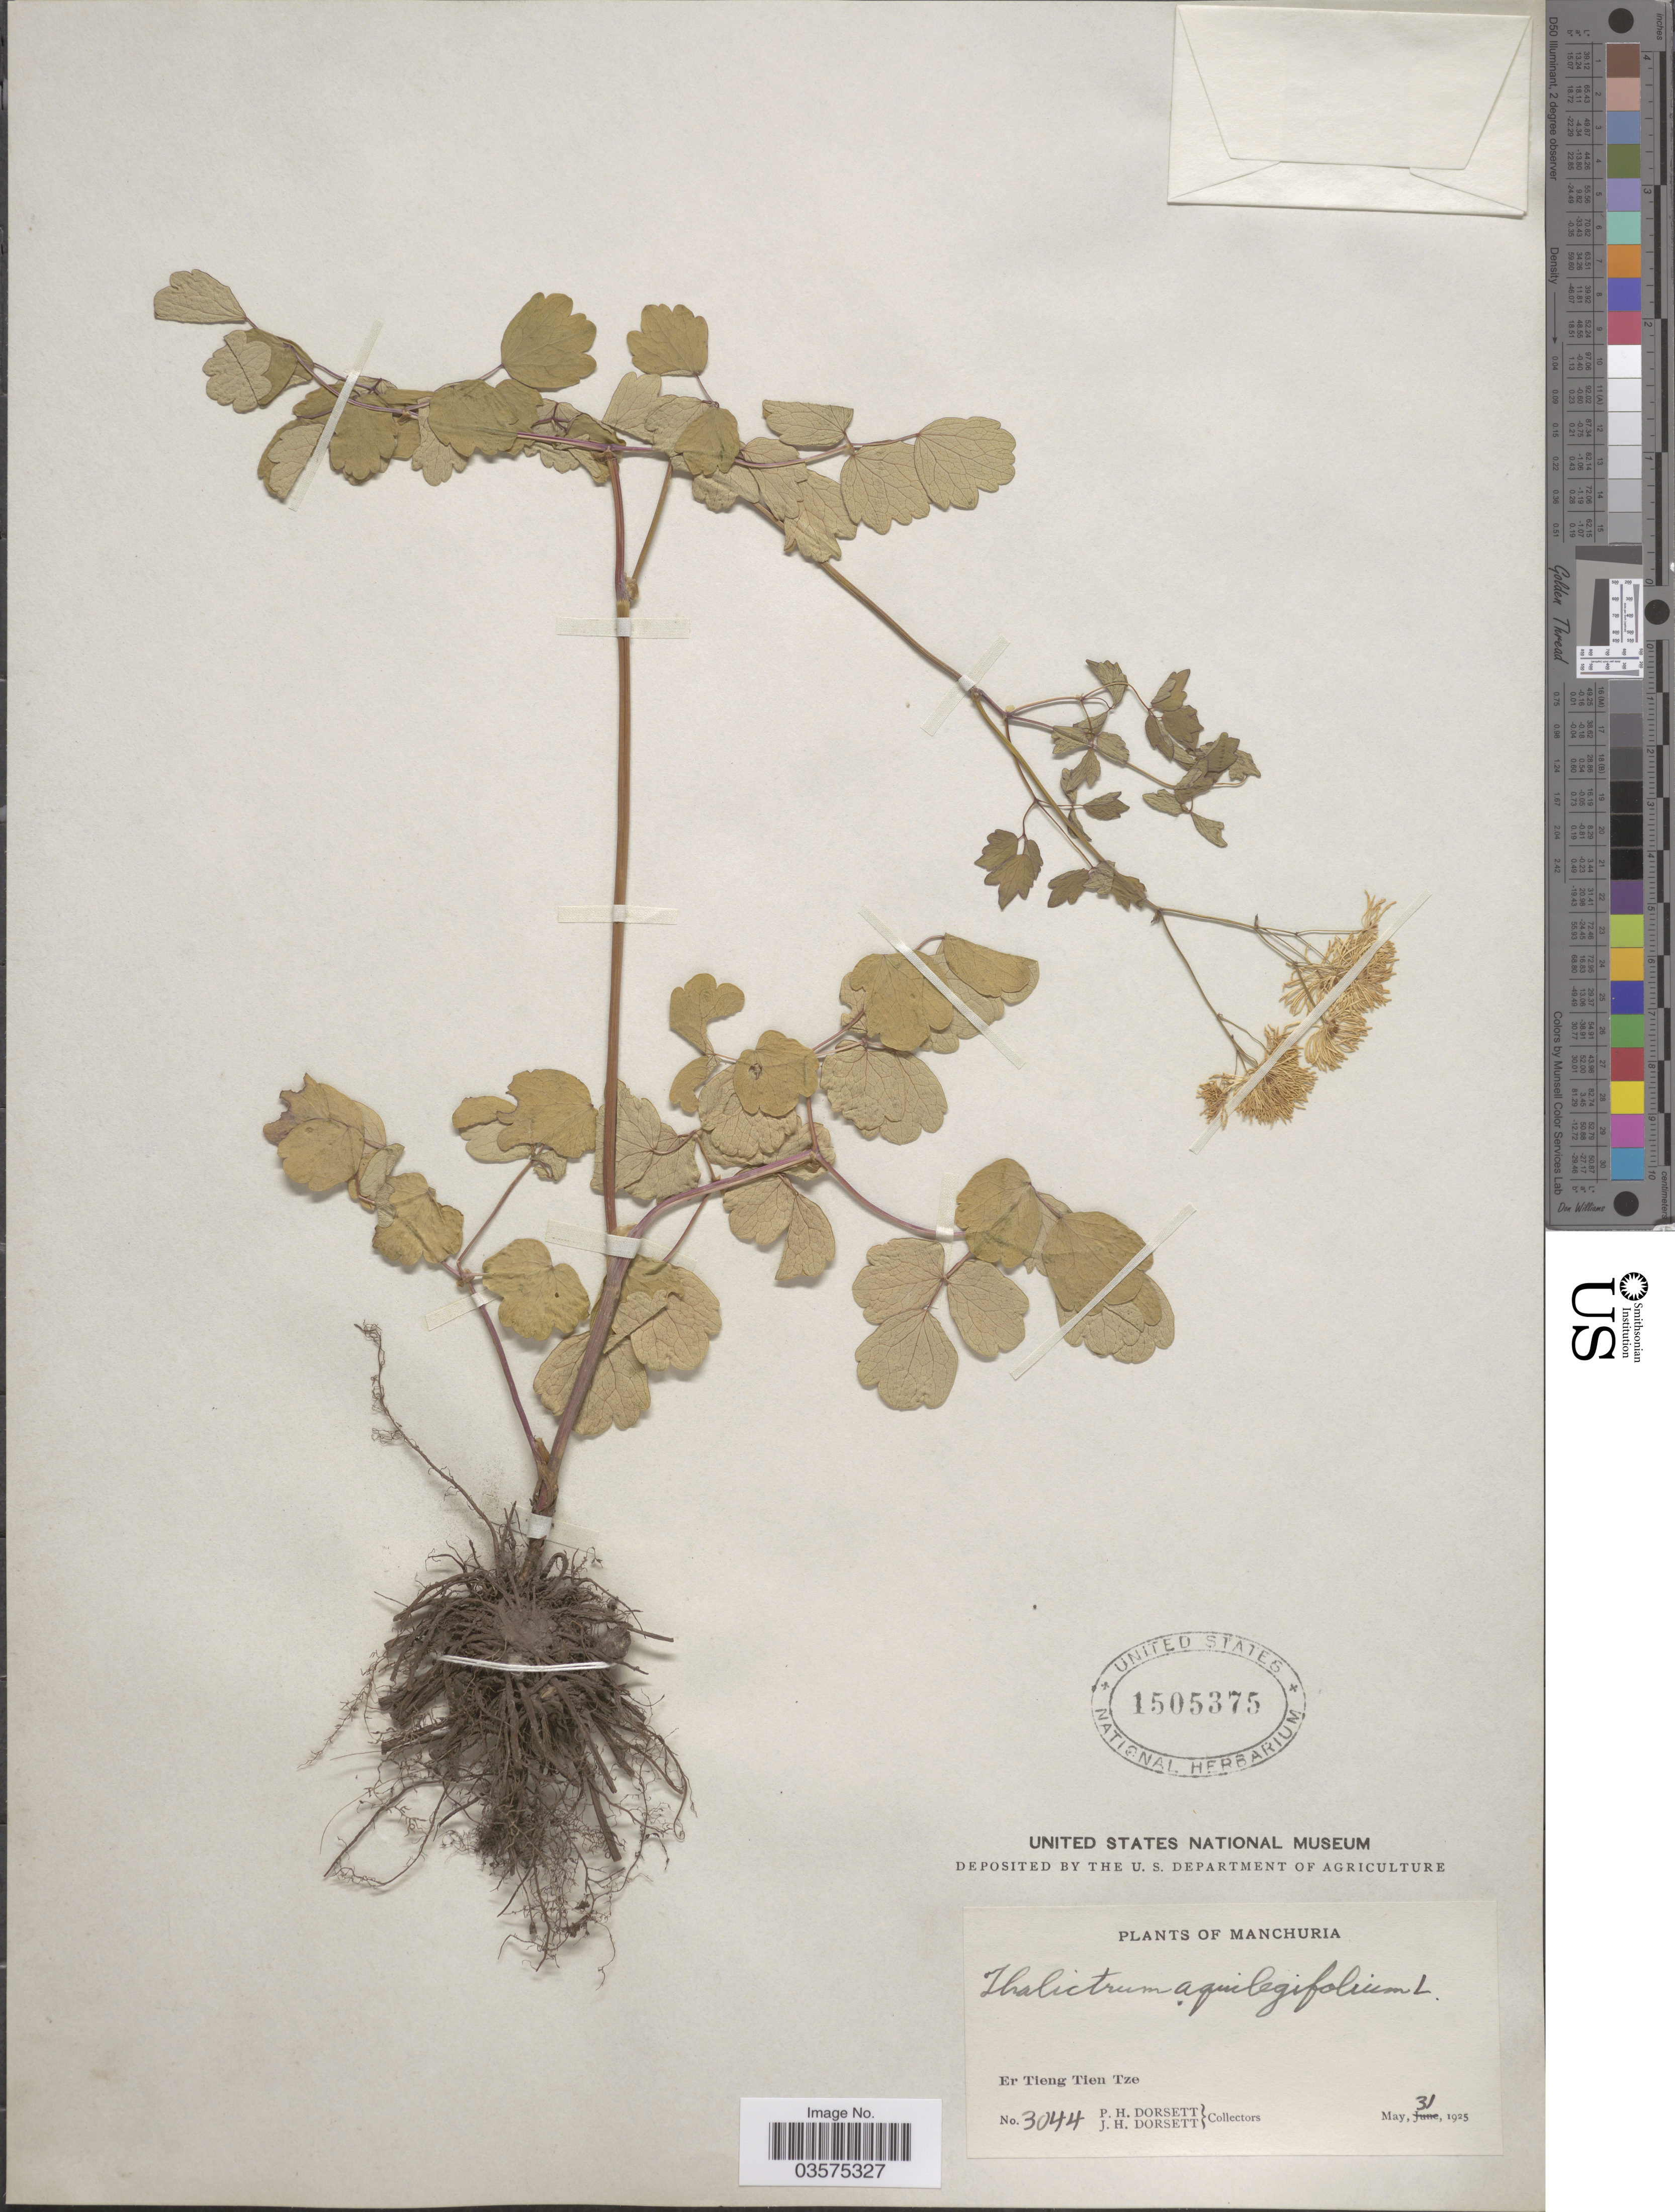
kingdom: Plantae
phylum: Tracheophyta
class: Magnoliopsida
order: Ranunculales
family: Ranunculaceae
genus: Thalictrum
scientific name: Thalictrum aquilegifolium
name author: L.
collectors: P. H. Dorsett & J. Dorsett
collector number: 3044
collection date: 1925-05-31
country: China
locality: Manchuria. Er Tieng Tien Tze.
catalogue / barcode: US 1505375